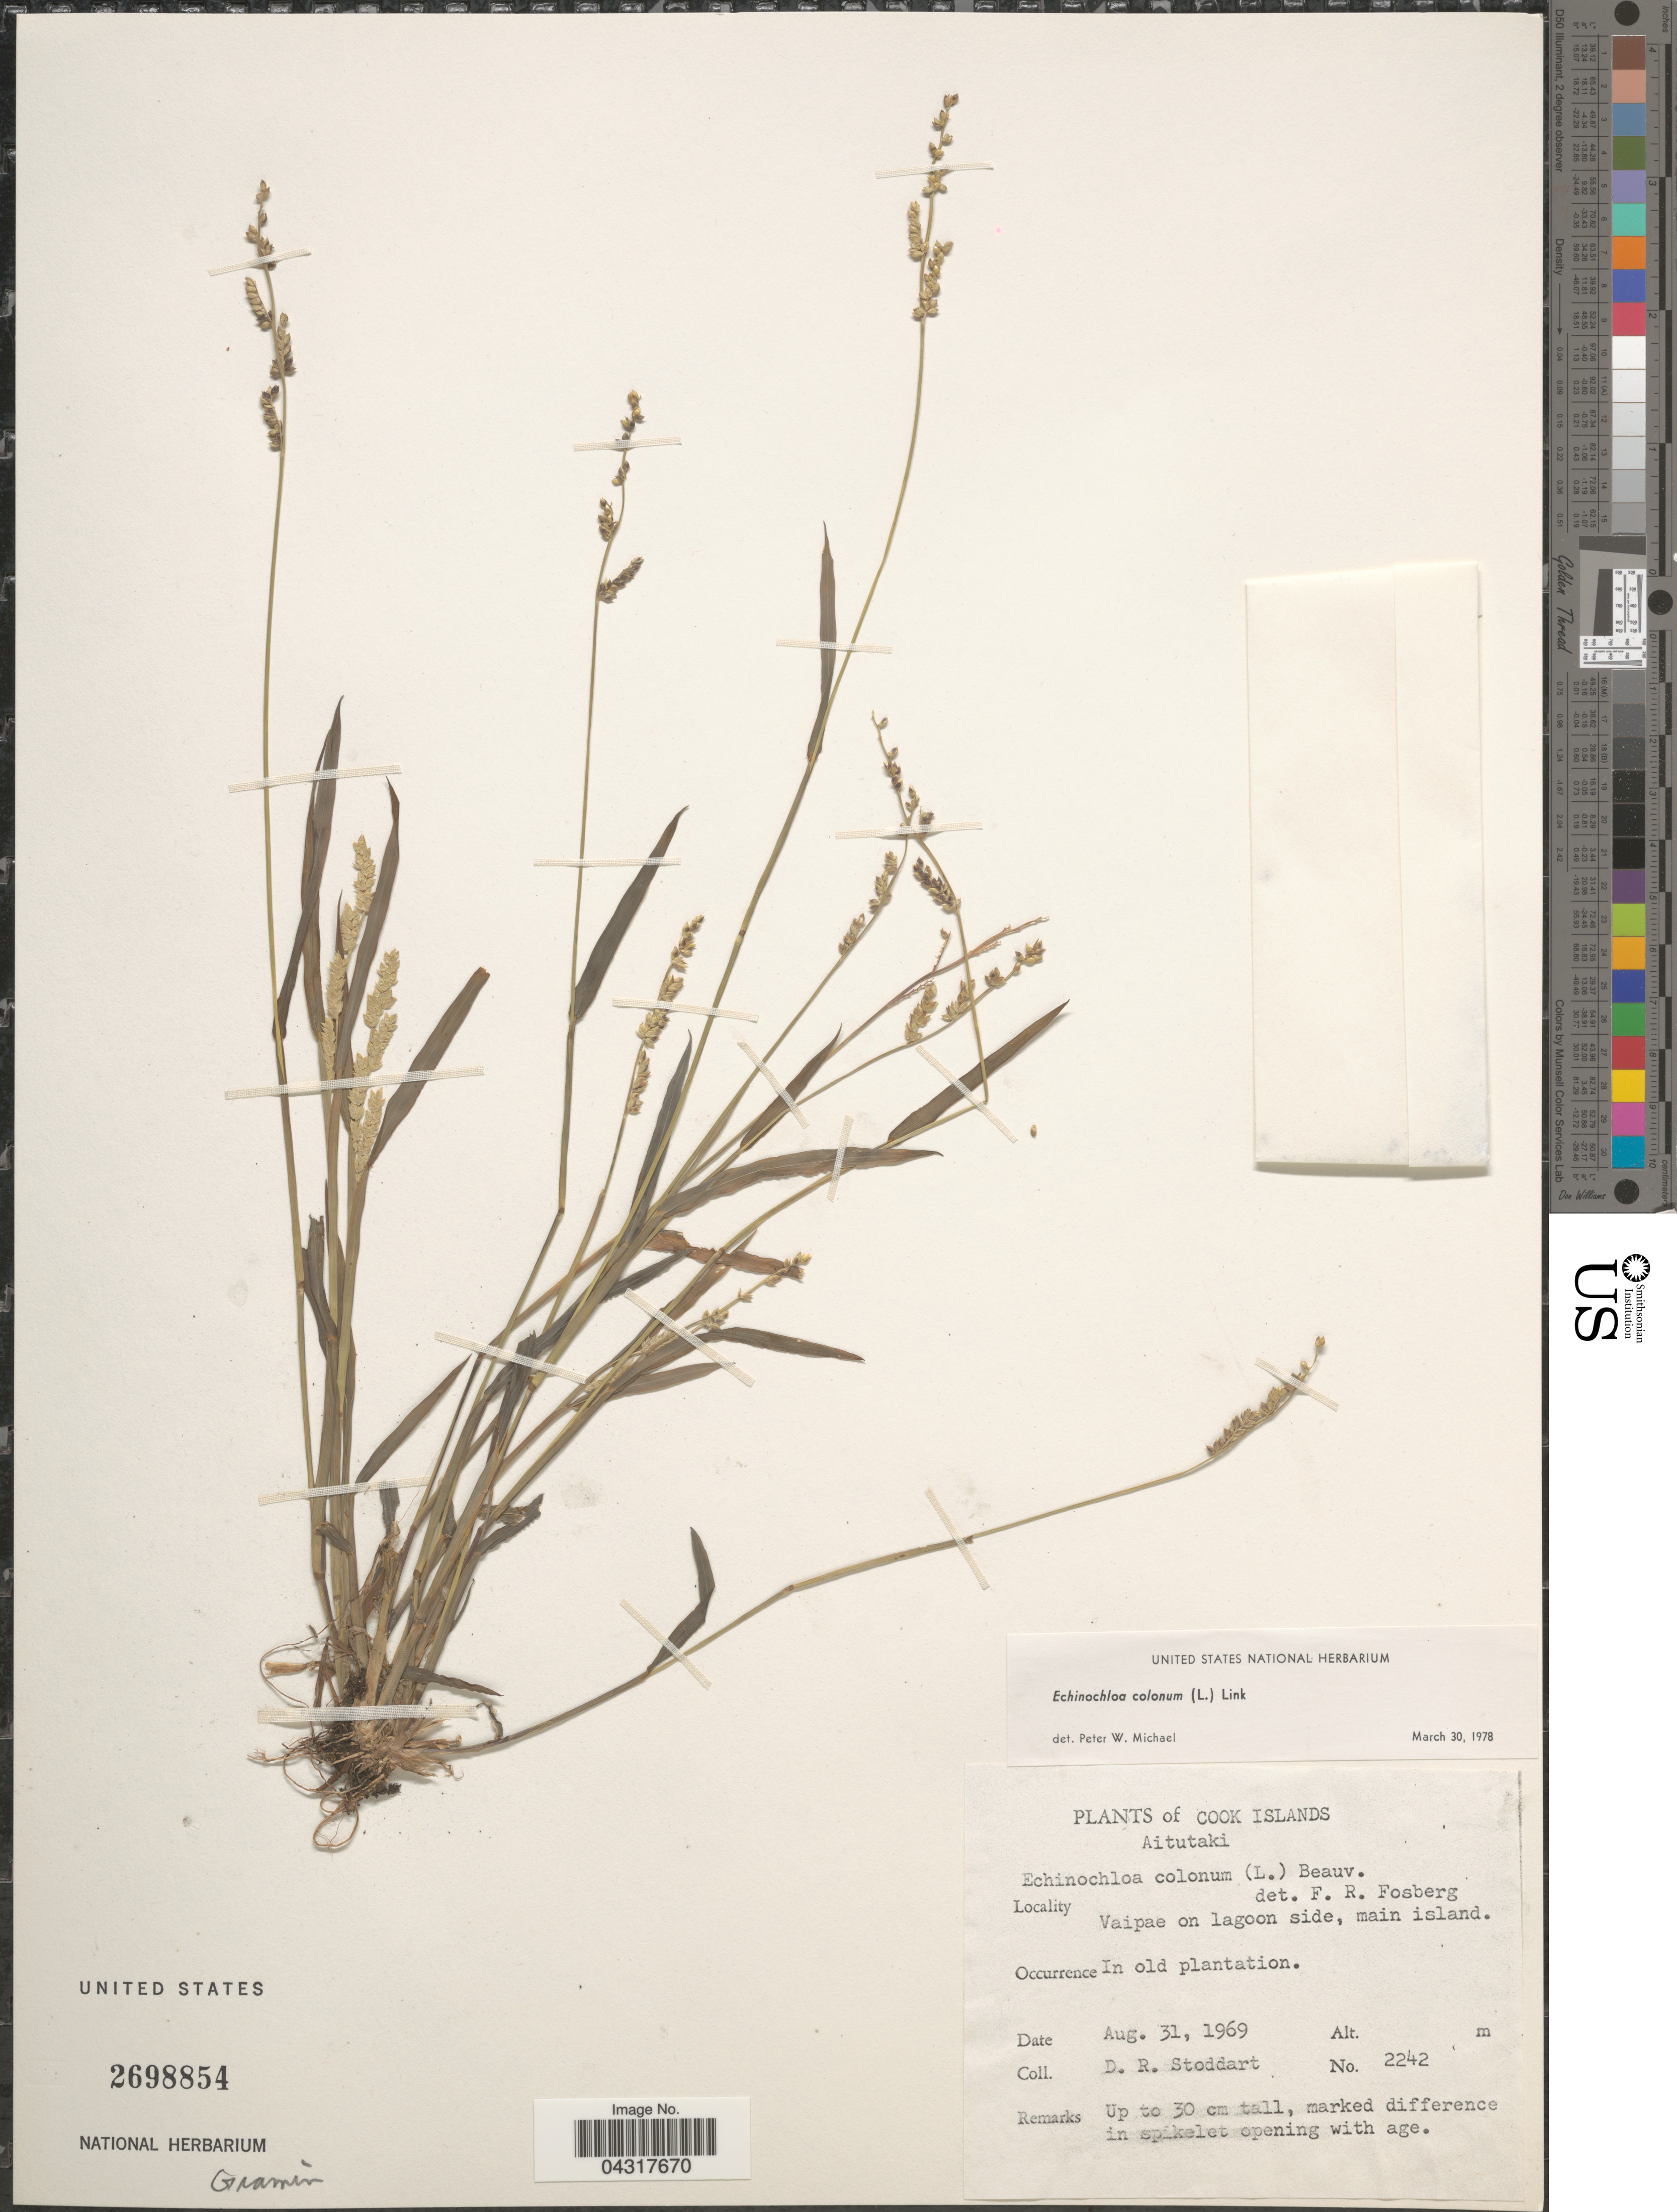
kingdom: Plantae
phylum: Tracheophyta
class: Liliopsida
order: Poales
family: Poaceae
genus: Echinochloa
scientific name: Echinochloa colona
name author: (L.) Link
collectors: D. R. Stoddart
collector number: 2242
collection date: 1969-08-31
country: Cook Islands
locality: Aitutaki. Vaipae on lagoon side, main island.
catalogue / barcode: US 2698854